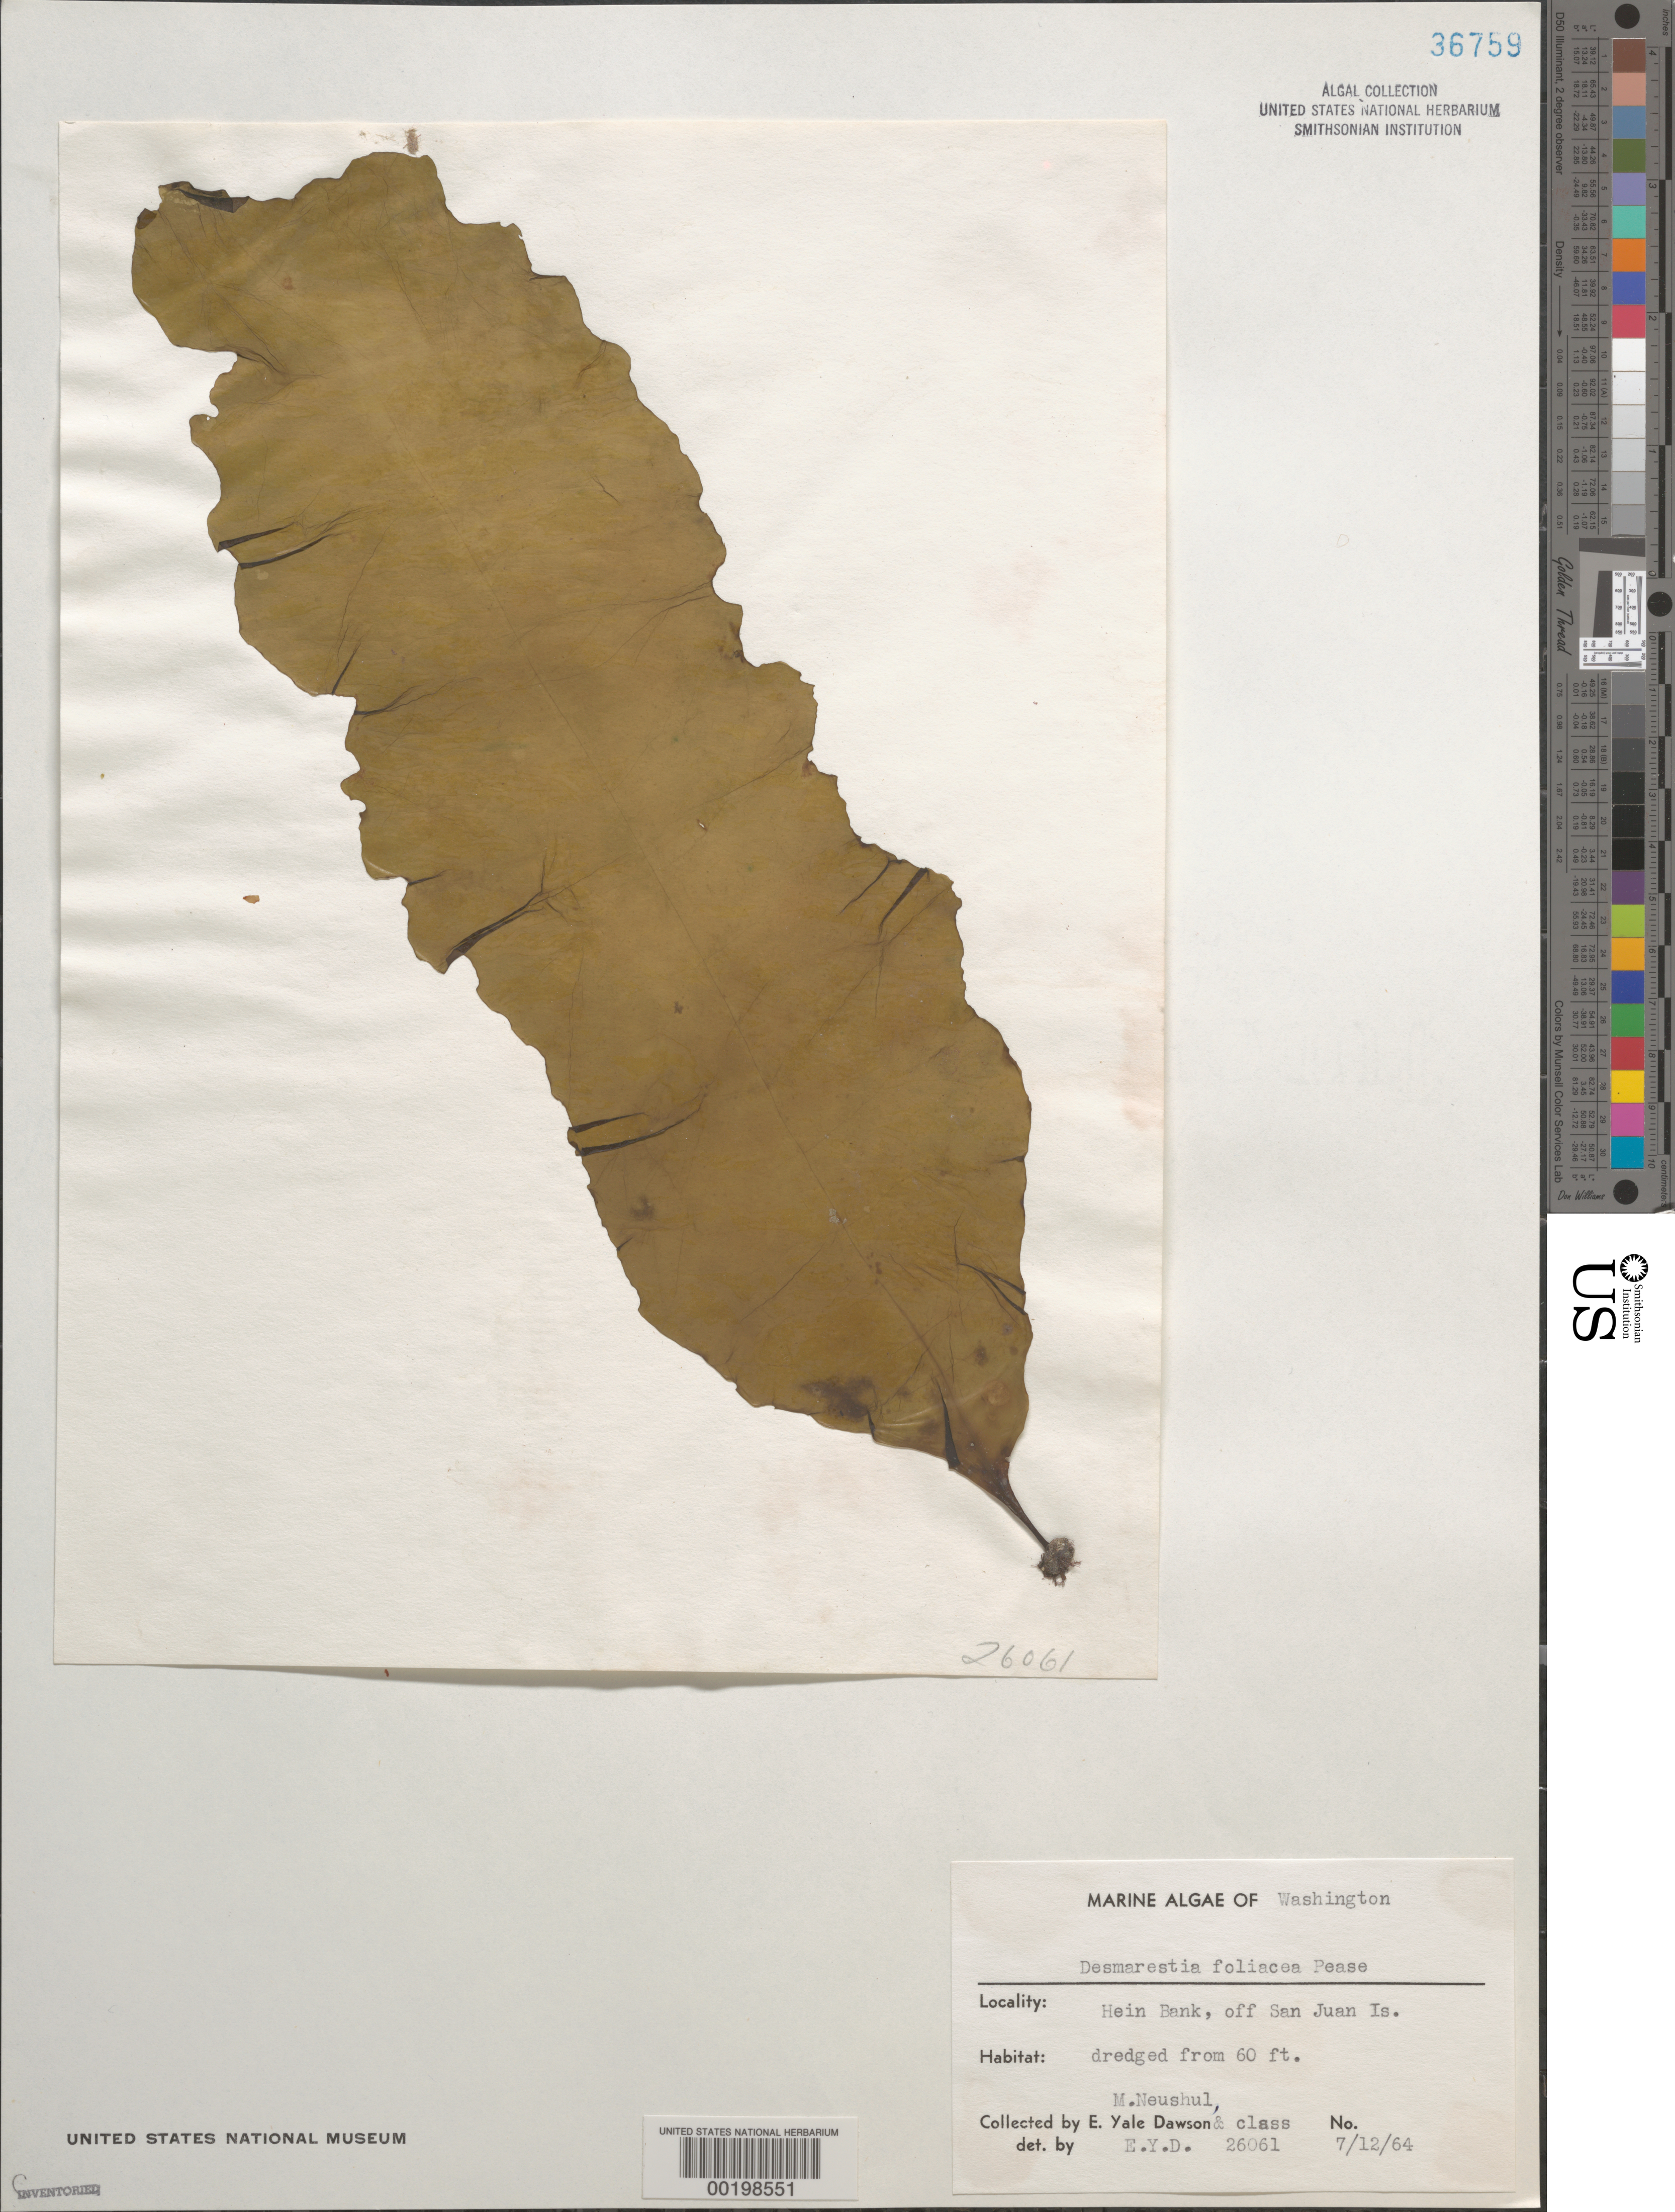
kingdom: Chromista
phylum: Ochrophyta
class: Phaeophyceae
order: Desmarestiales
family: Desmarestiaceae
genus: Desmarestia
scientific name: Desmarestia foliacea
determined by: Dawson, E. Y.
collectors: E. Y. Dawson & M. Neushul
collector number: EYD 26061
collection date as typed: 12 Jul 1963 or 12 Jul 1964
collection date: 1963-07-12 or 1964-07-12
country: United States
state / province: Washington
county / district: San Juan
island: San Juan Island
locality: Hein Bank, off San Juan Island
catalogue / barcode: US 36759